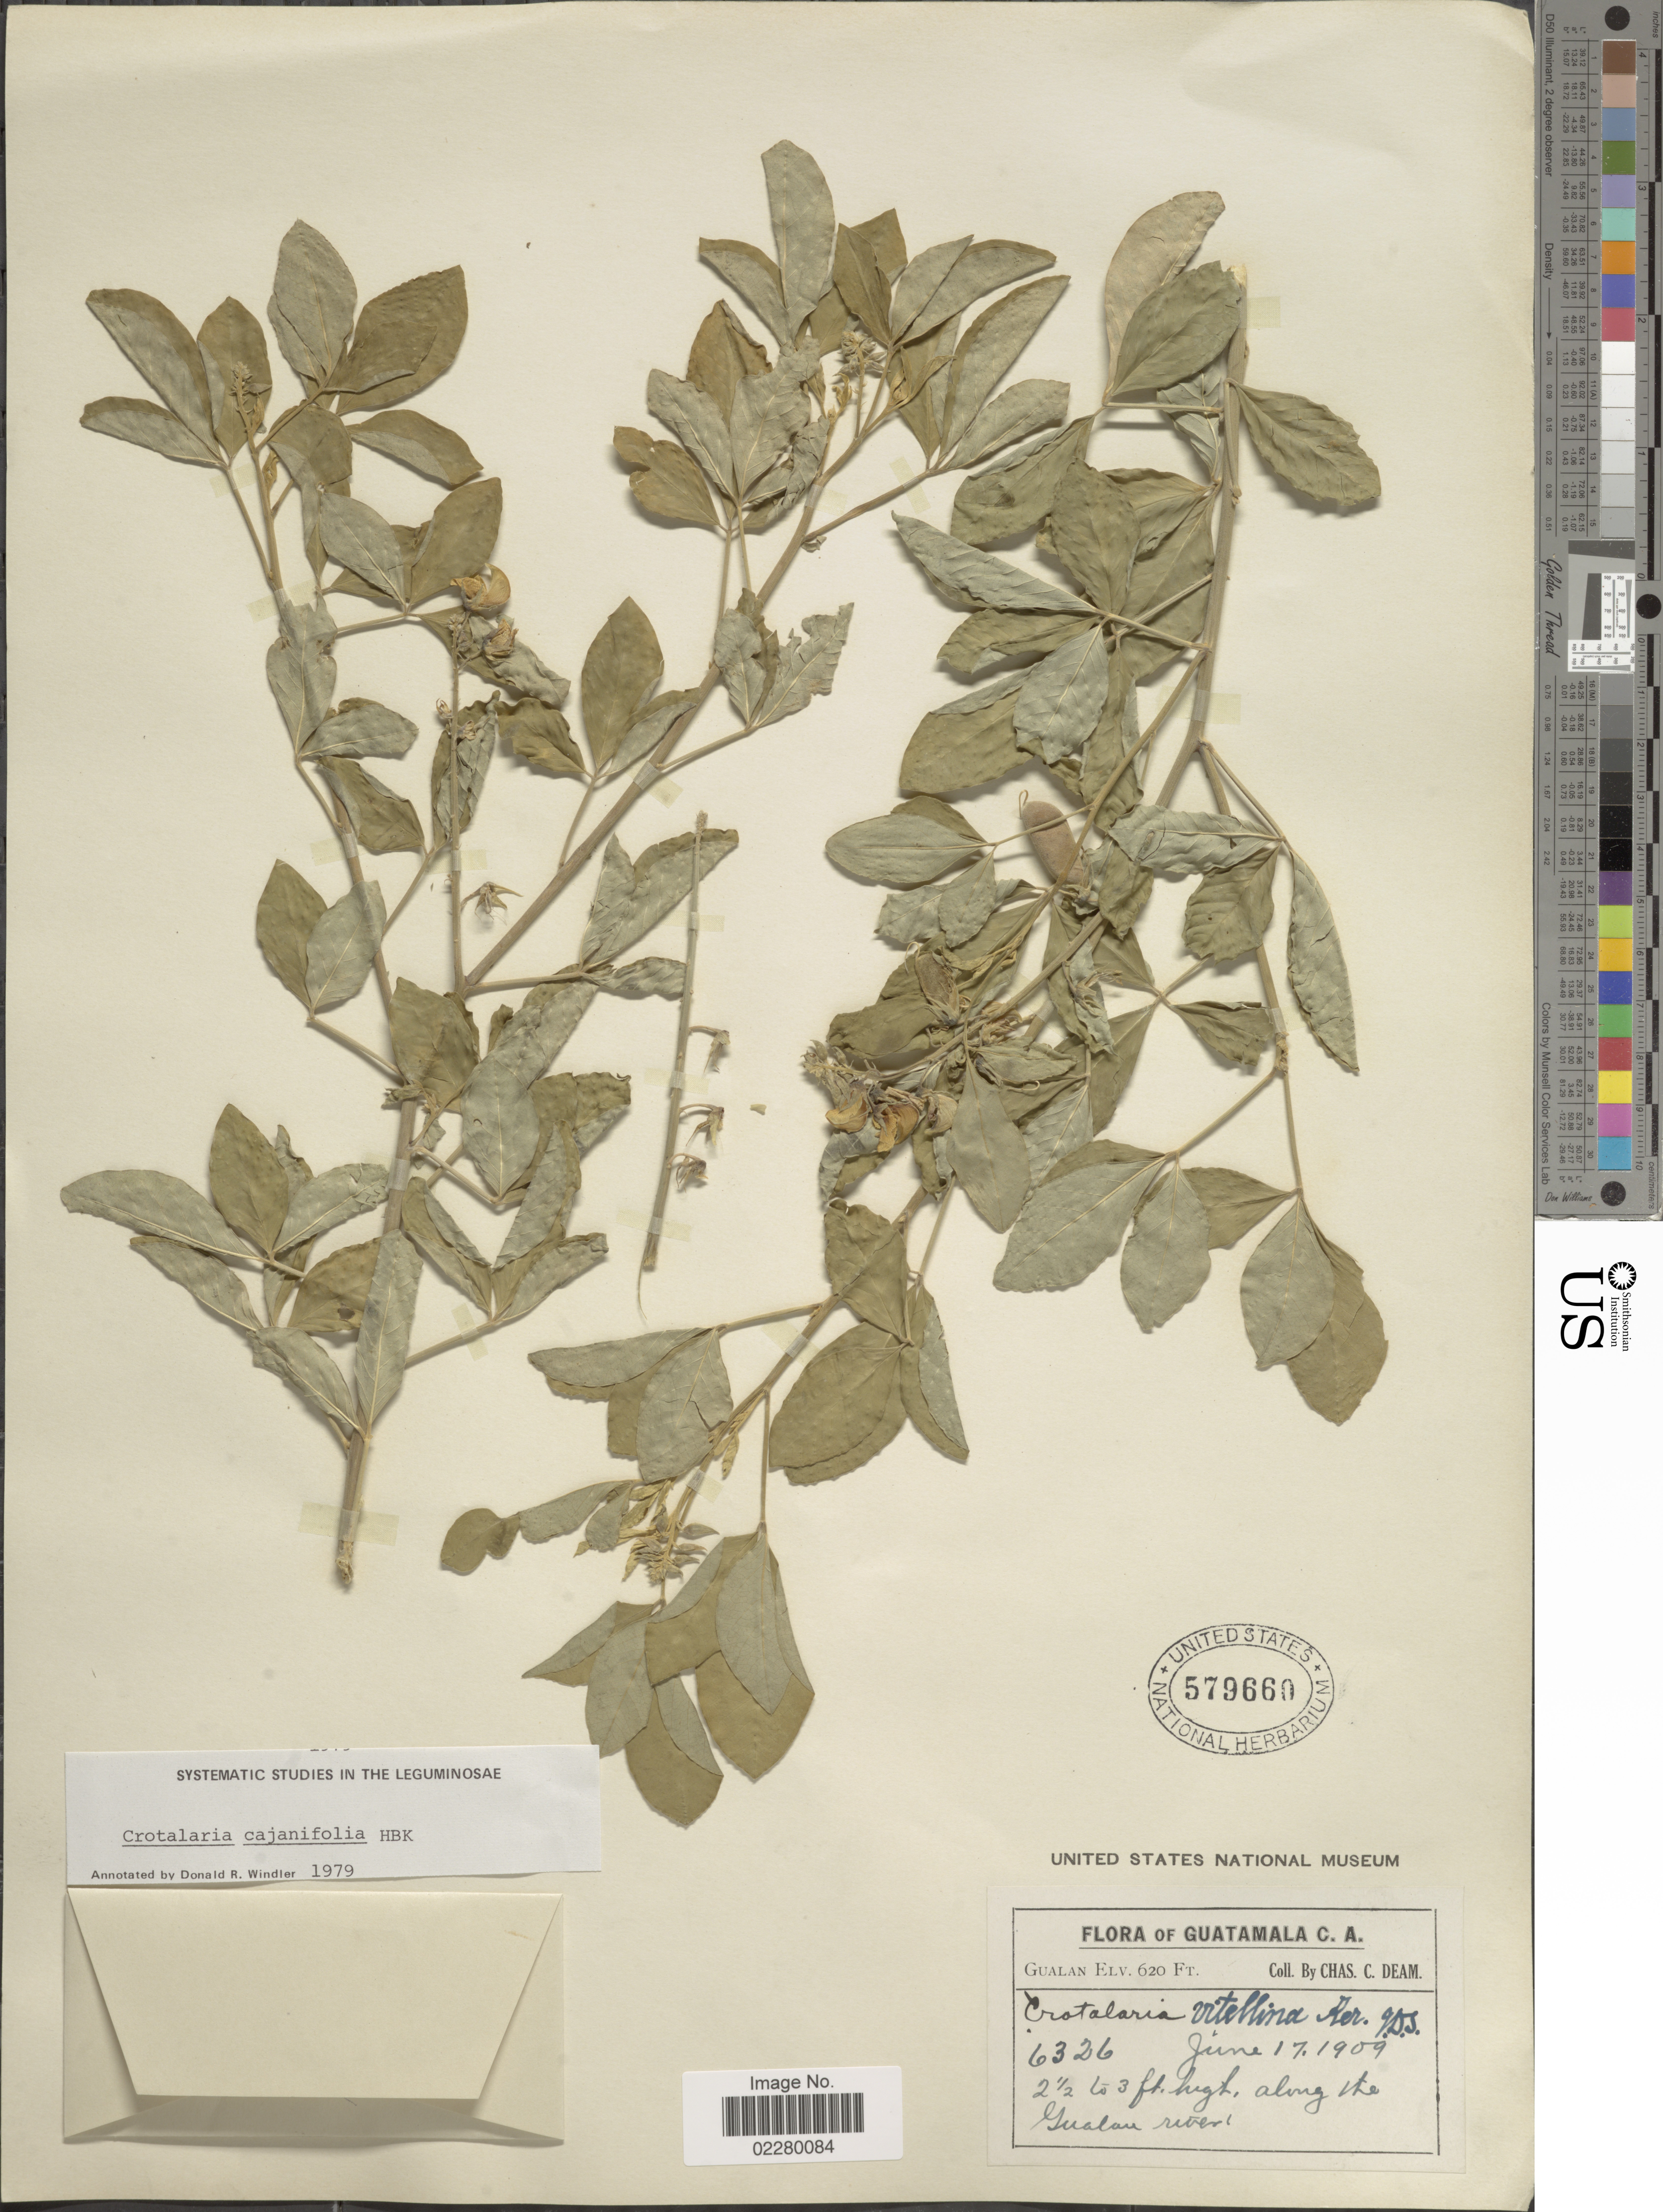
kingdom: Plantae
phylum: Tracheophyta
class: Magnoliopsida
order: Fabales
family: Fabaceae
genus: Crotalaria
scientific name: Crotalaria cajanifolia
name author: Kunth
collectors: C. C. Deam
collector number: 6326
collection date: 1909-06-17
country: Guatemala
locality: Gualan river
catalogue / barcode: US 579660